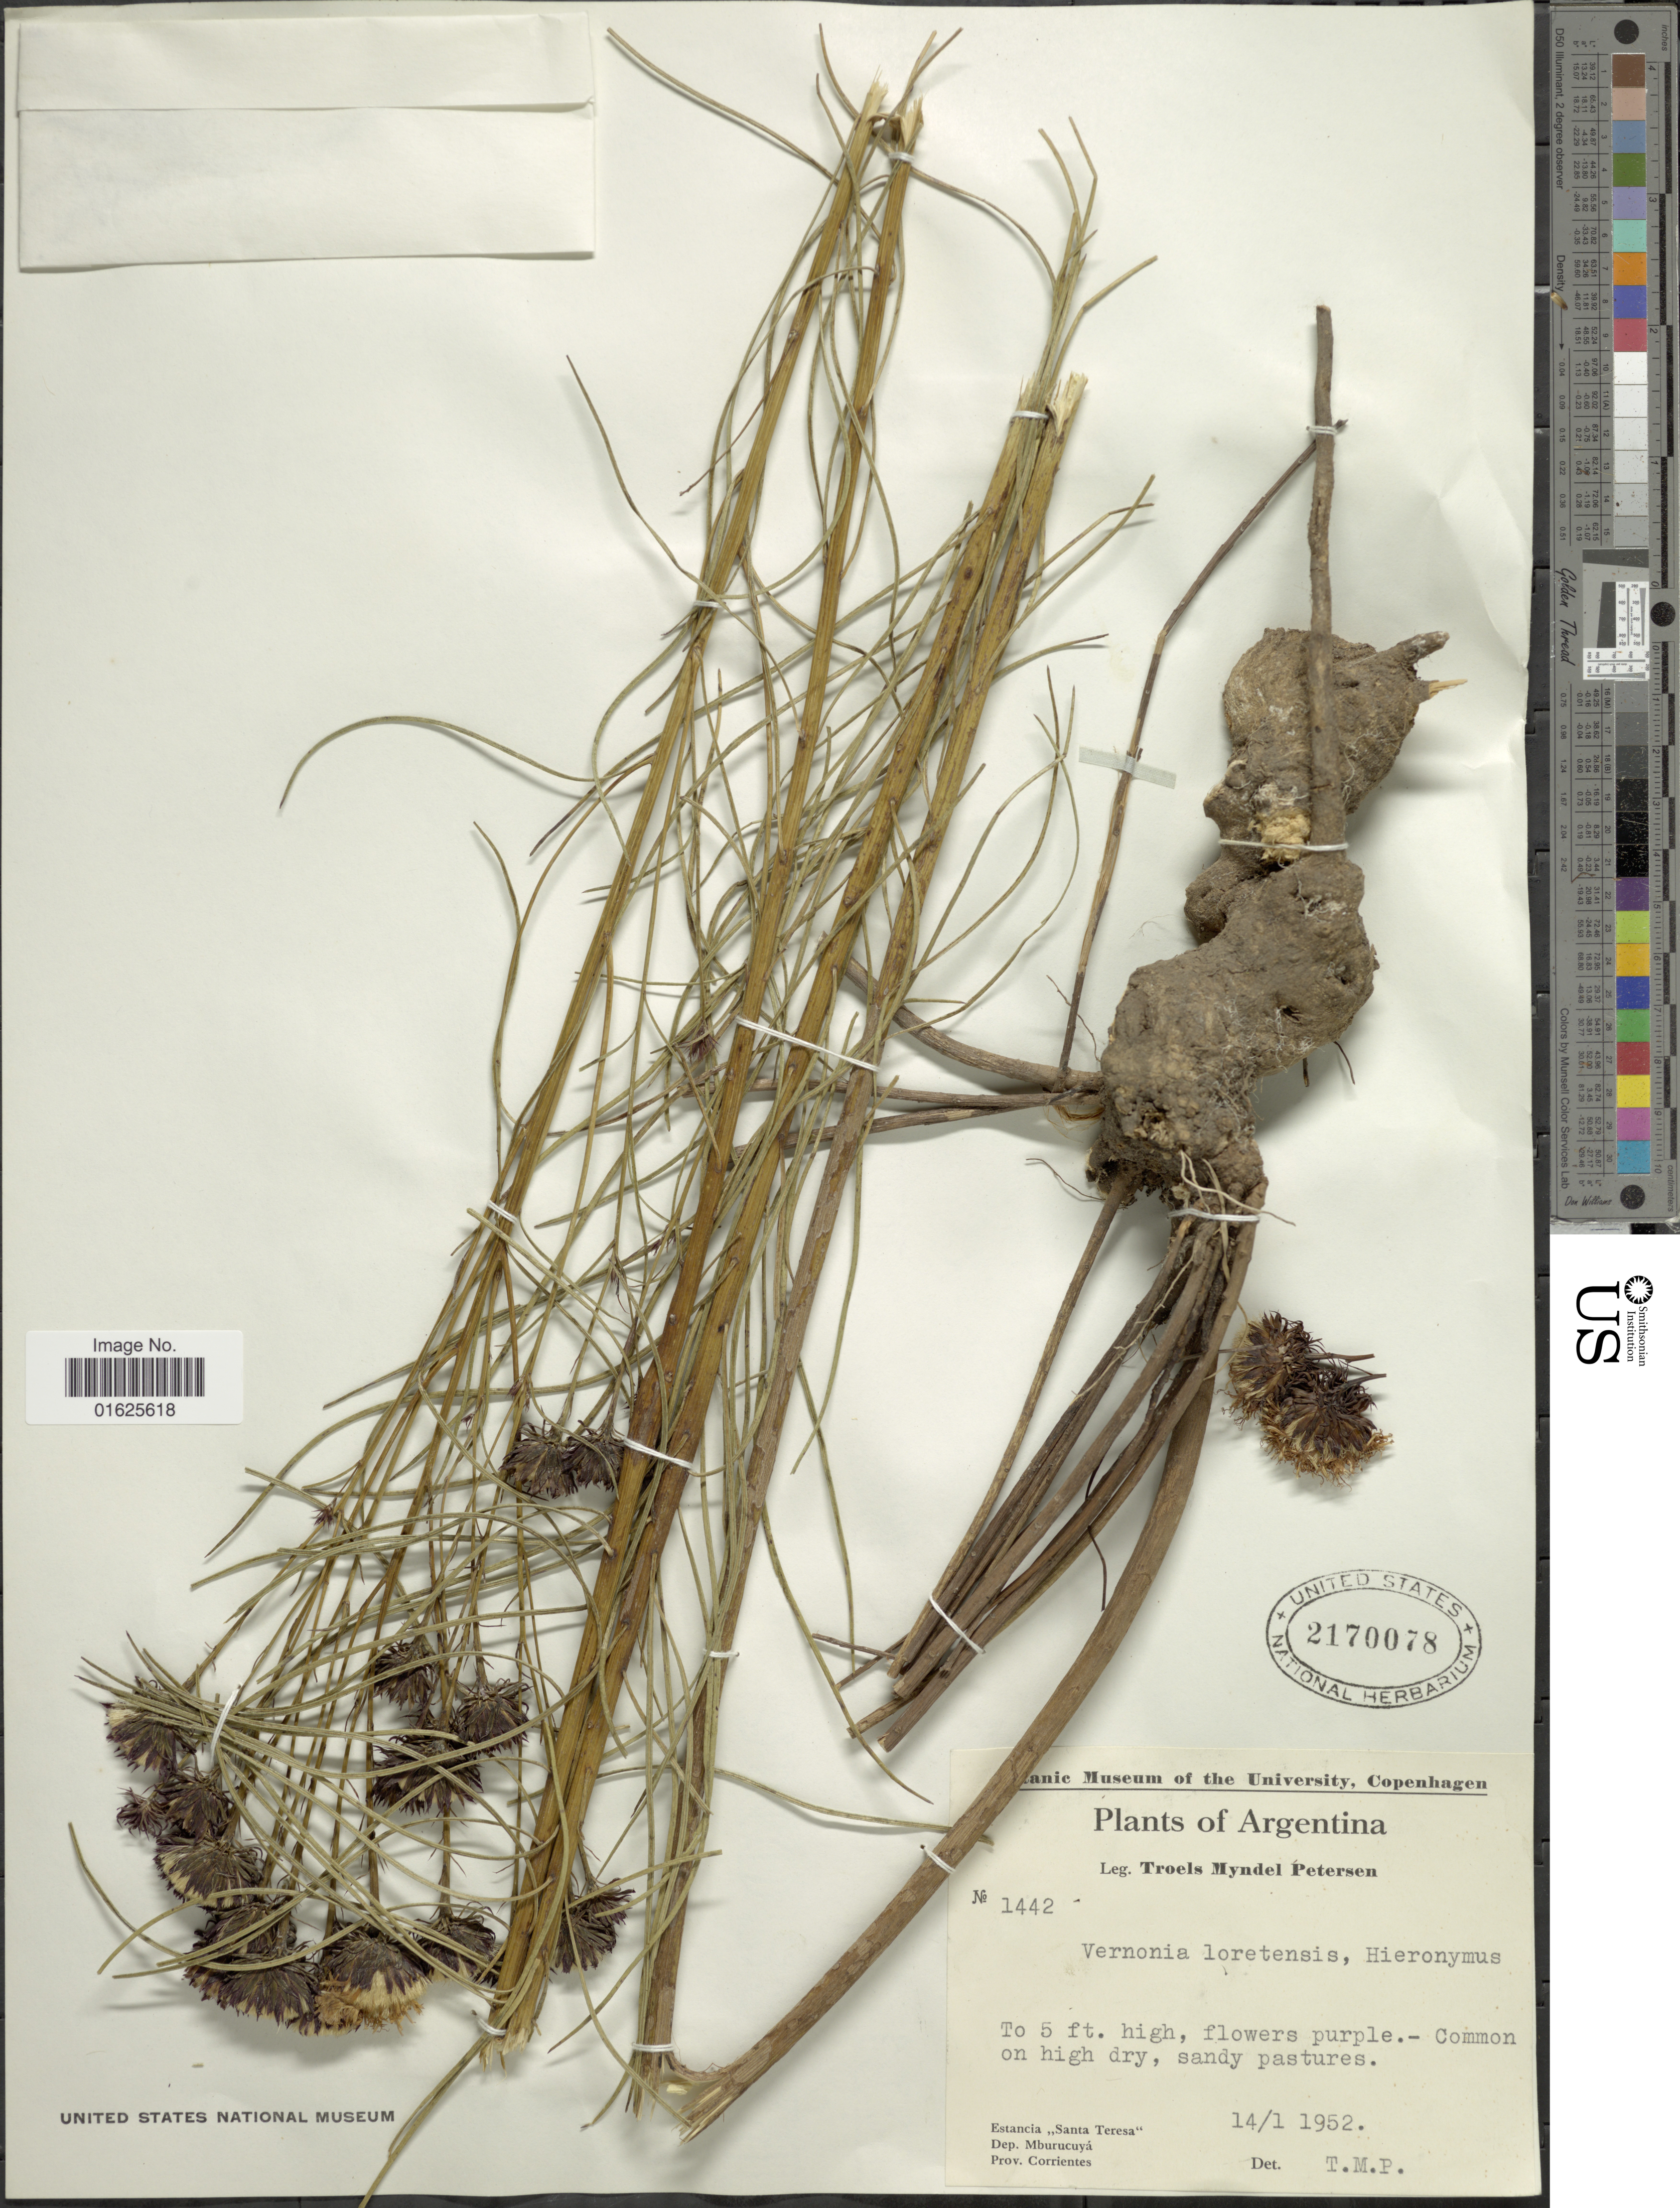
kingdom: Plantae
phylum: Tracheophyta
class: Magnoliopsida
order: Asterales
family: Asteraceae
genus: Vernonanthura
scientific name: Vernonanthura loretensis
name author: (Hieron.) H. Rob.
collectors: T. Pederson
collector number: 1442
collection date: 1952-01-14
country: Argentina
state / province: Corrientes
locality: Estancia "Santa Teresa" , Dep. Mburucuyá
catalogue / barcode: US 2170078